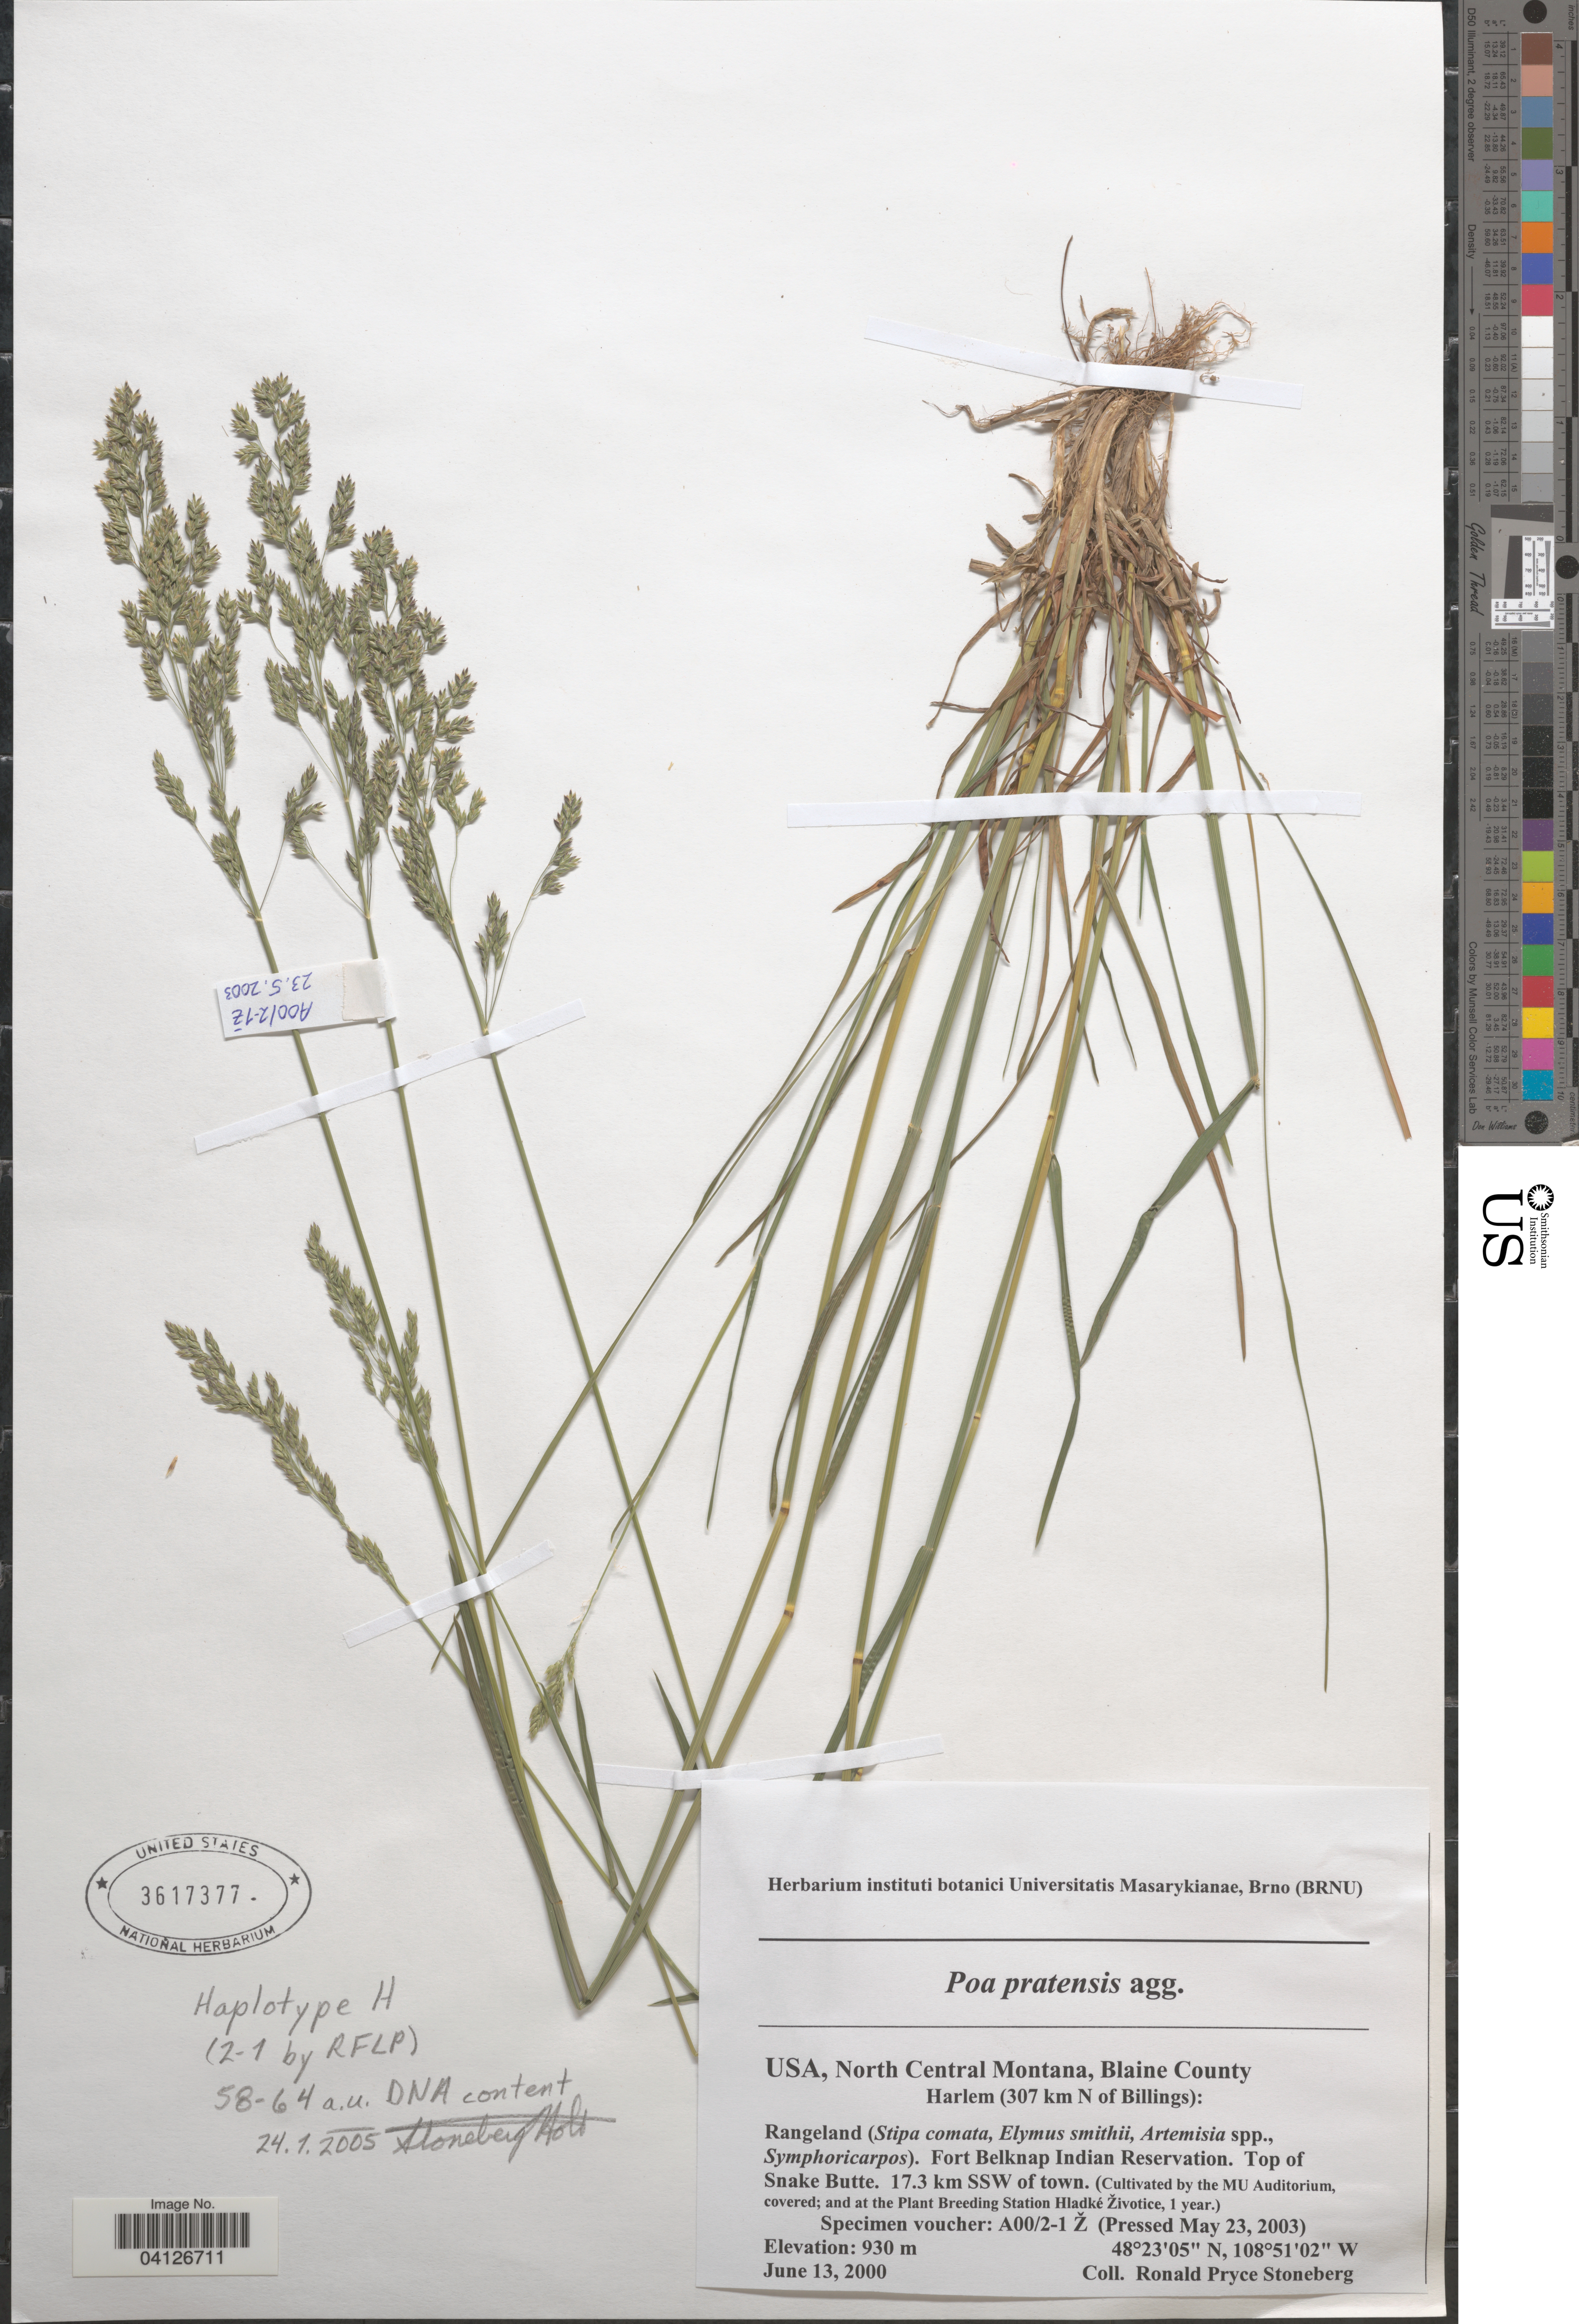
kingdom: Plantae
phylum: Tracheophyta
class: Liliopsida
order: Poales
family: Poaceae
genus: Poa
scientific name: Poa pratensis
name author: L.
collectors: Ex herb. instituti botanici Universitatis Masarykianae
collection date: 2003-05-23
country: Czechia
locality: (Cultivated by the MU Auditorium, covered; and at the Plant Breeding Station Hladké Životice, 1 year.).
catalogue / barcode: US 3617377